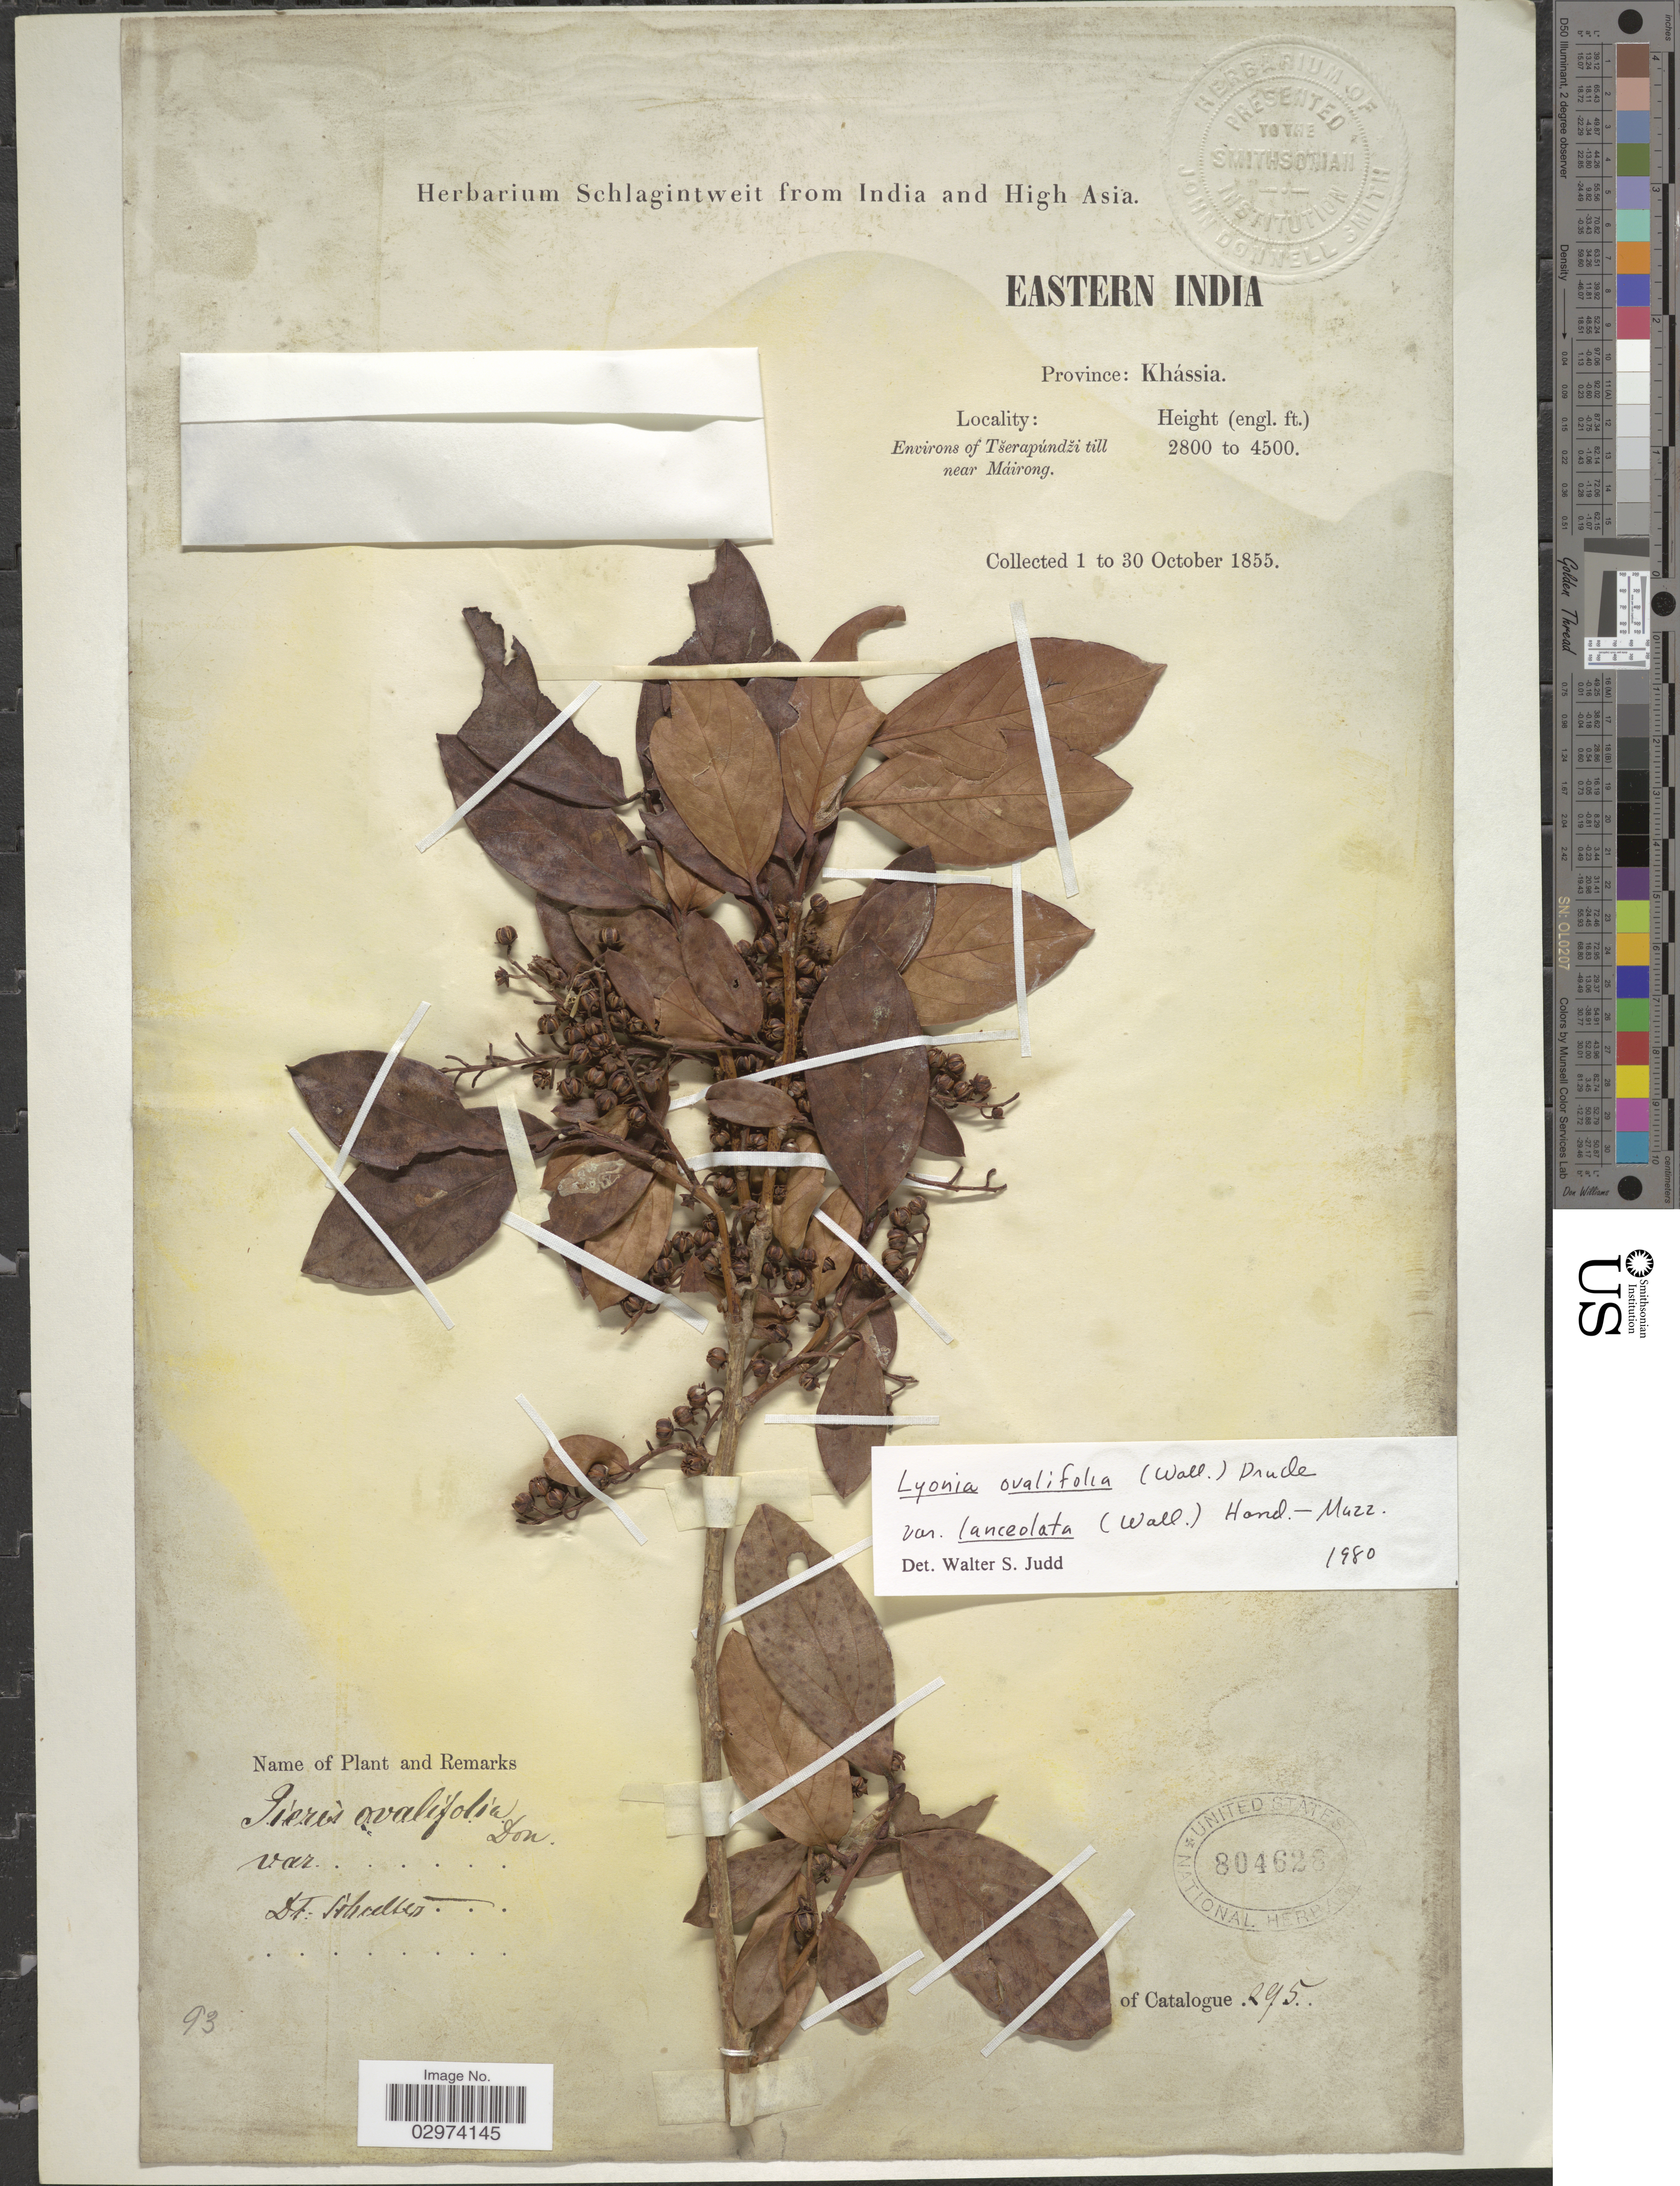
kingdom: Plantae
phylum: Tracheophyta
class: Magnoliopsida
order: Ericales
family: Ericaceae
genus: Lyonia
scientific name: Lyonia ovalifolia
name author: (Wall.) Drude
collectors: ex herb. Schlagintweit from India and High Asia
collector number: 298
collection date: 1855-10-01/1855-10-30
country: India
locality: Eastern India. Province: Khássia. Environs of Tsêrapúndzi till near Máirong.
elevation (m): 853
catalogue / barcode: US 804628